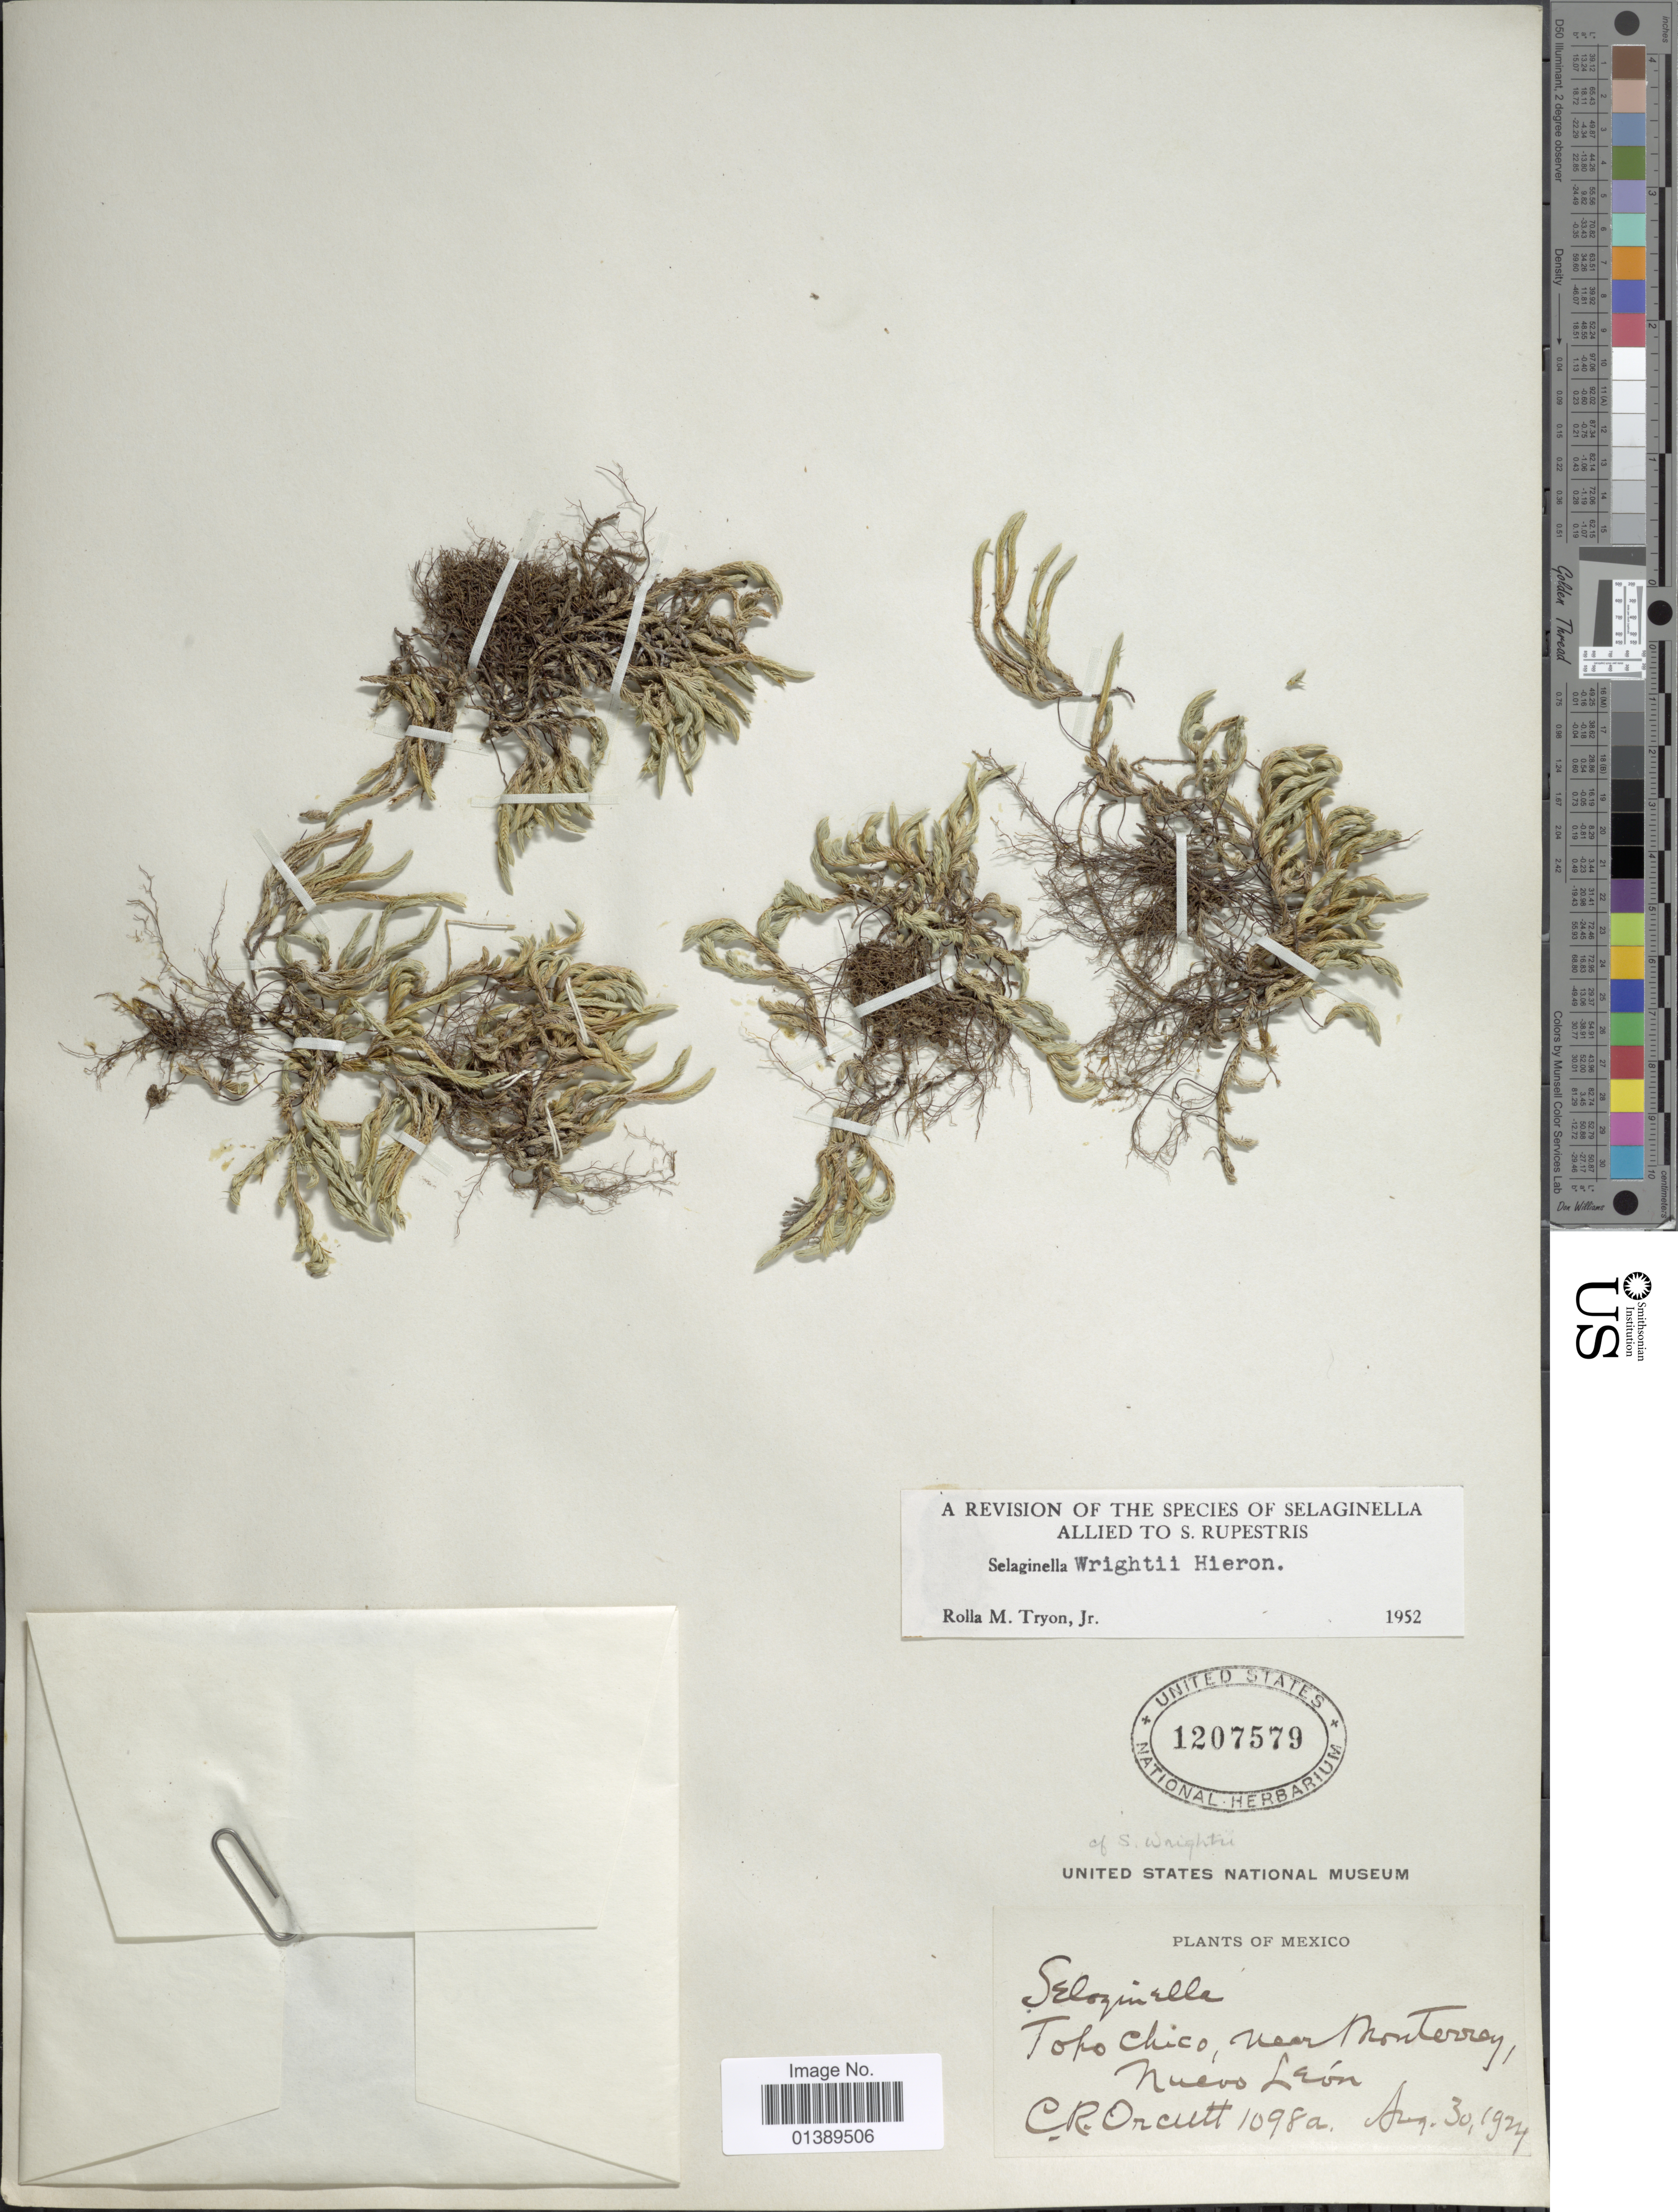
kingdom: Plantae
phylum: Tracheophyta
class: Lycopodiopsida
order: Selaginellales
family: Selaginellaceae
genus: Selaginella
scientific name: Selaginella wrightii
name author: Hieron.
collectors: C. R. Orcutt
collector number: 1098a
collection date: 1924-08-30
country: Mexico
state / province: Nuevo León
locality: Topo Chico, near Monterrey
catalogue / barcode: US 1207579